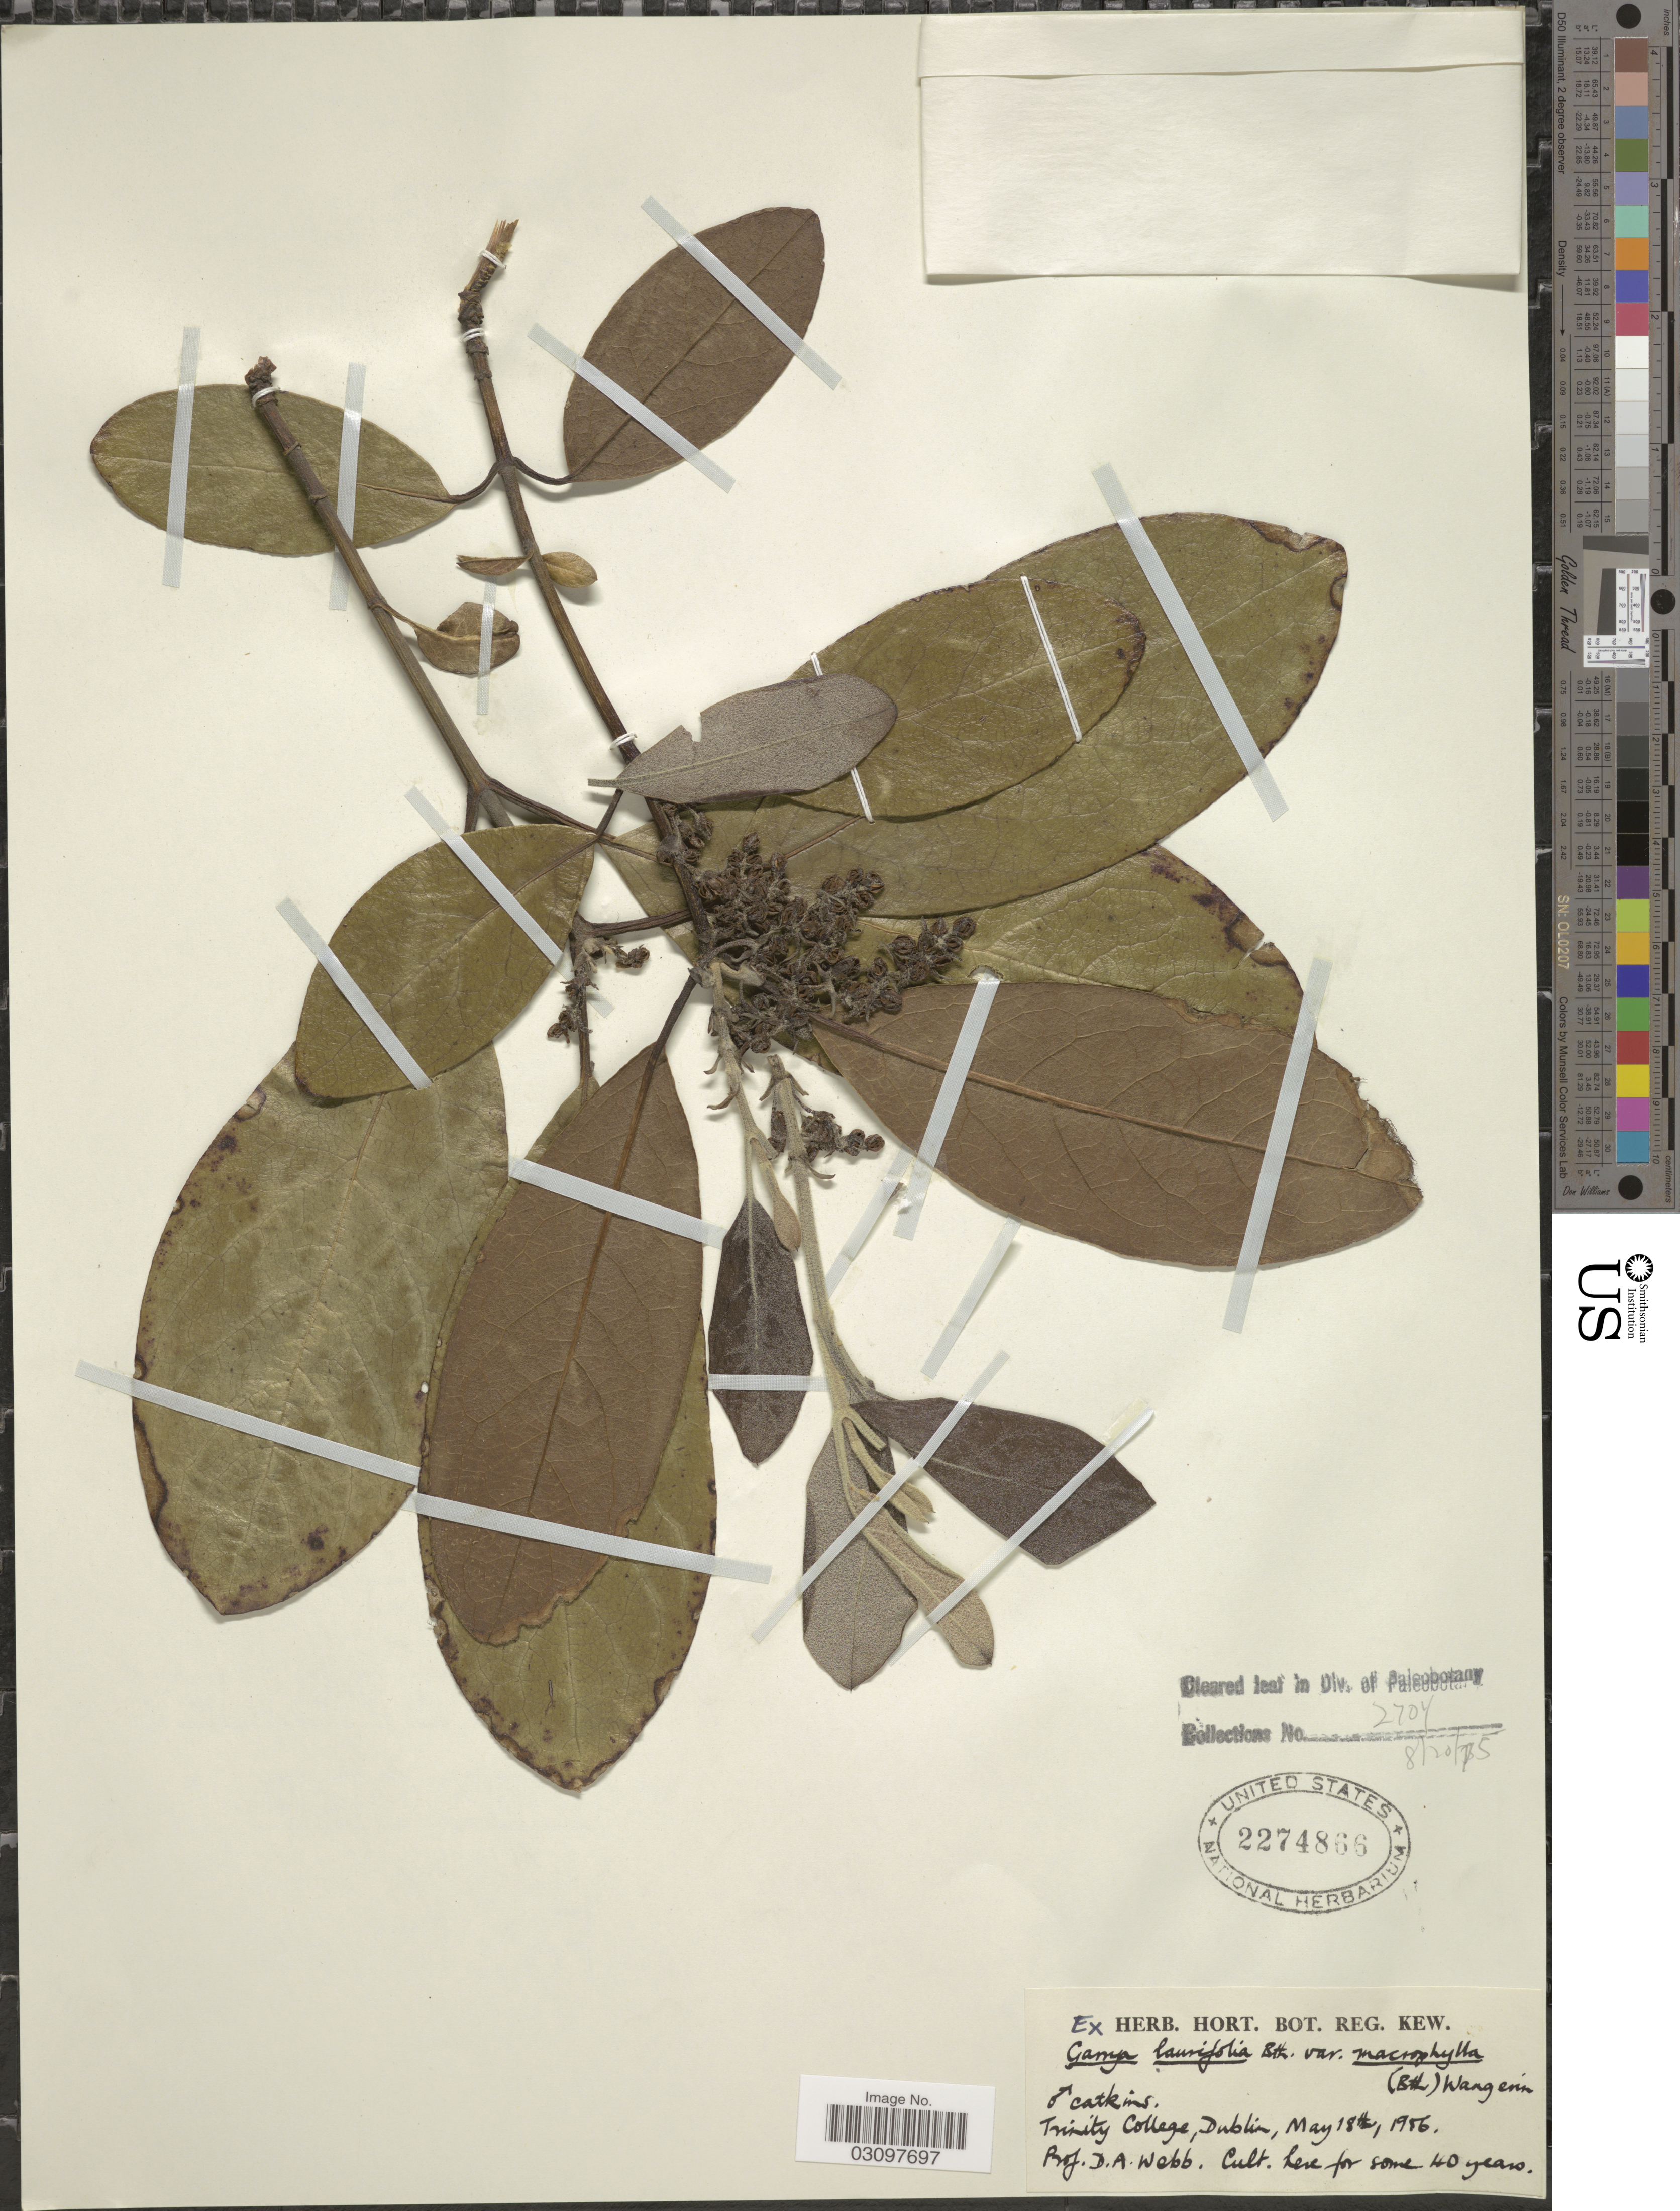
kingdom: Plantae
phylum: Tracheophyta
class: Magnoliopsida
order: Garryales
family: Garryaceae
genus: Garrya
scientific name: Garrya laurifolia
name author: Hartw. ex Benth.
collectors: D. Webb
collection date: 1956-05-18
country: Ireland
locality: Trinity College, Dublin.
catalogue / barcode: US 2274866